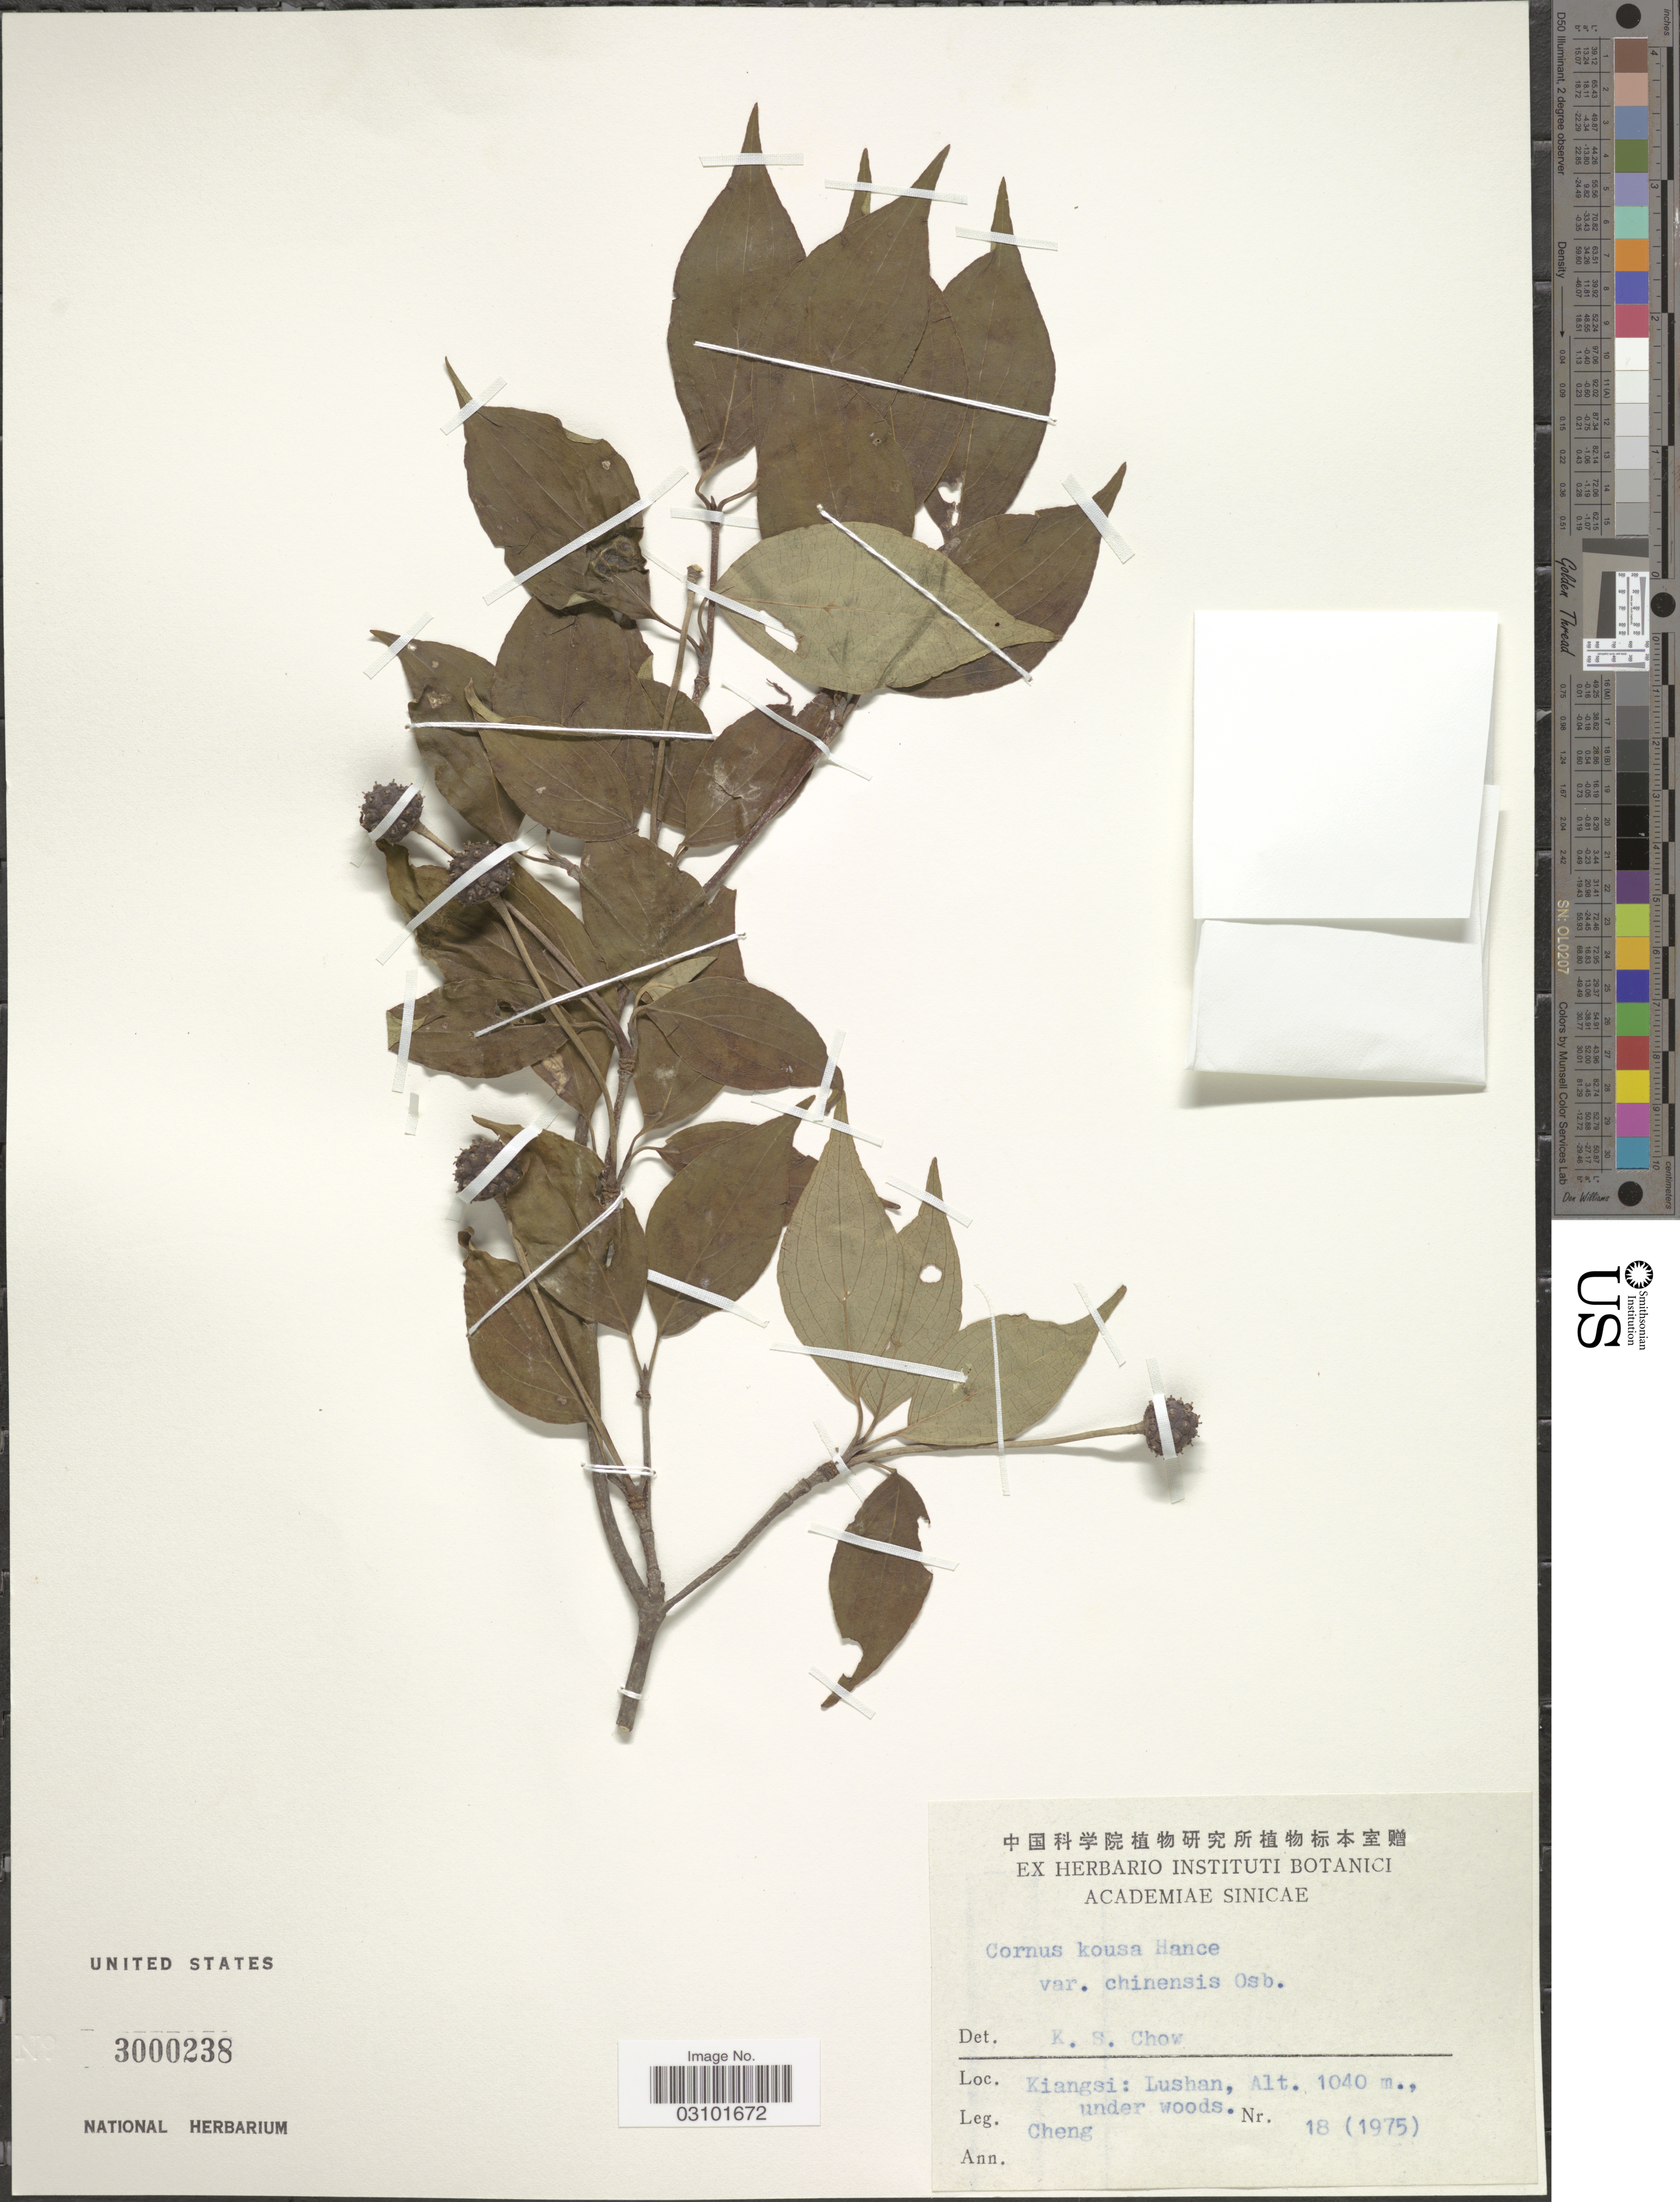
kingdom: Plantae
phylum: Tracheophyta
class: Magnoliopsida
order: Cornales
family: Cornaceae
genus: Cornus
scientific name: Cornus kousa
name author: F. Buerger ex Miq.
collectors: -. Cheng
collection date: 1975-08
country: China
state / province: Jiangxi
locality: Kiangsi: Lushan.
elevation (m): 1040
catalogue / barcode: US 3000238